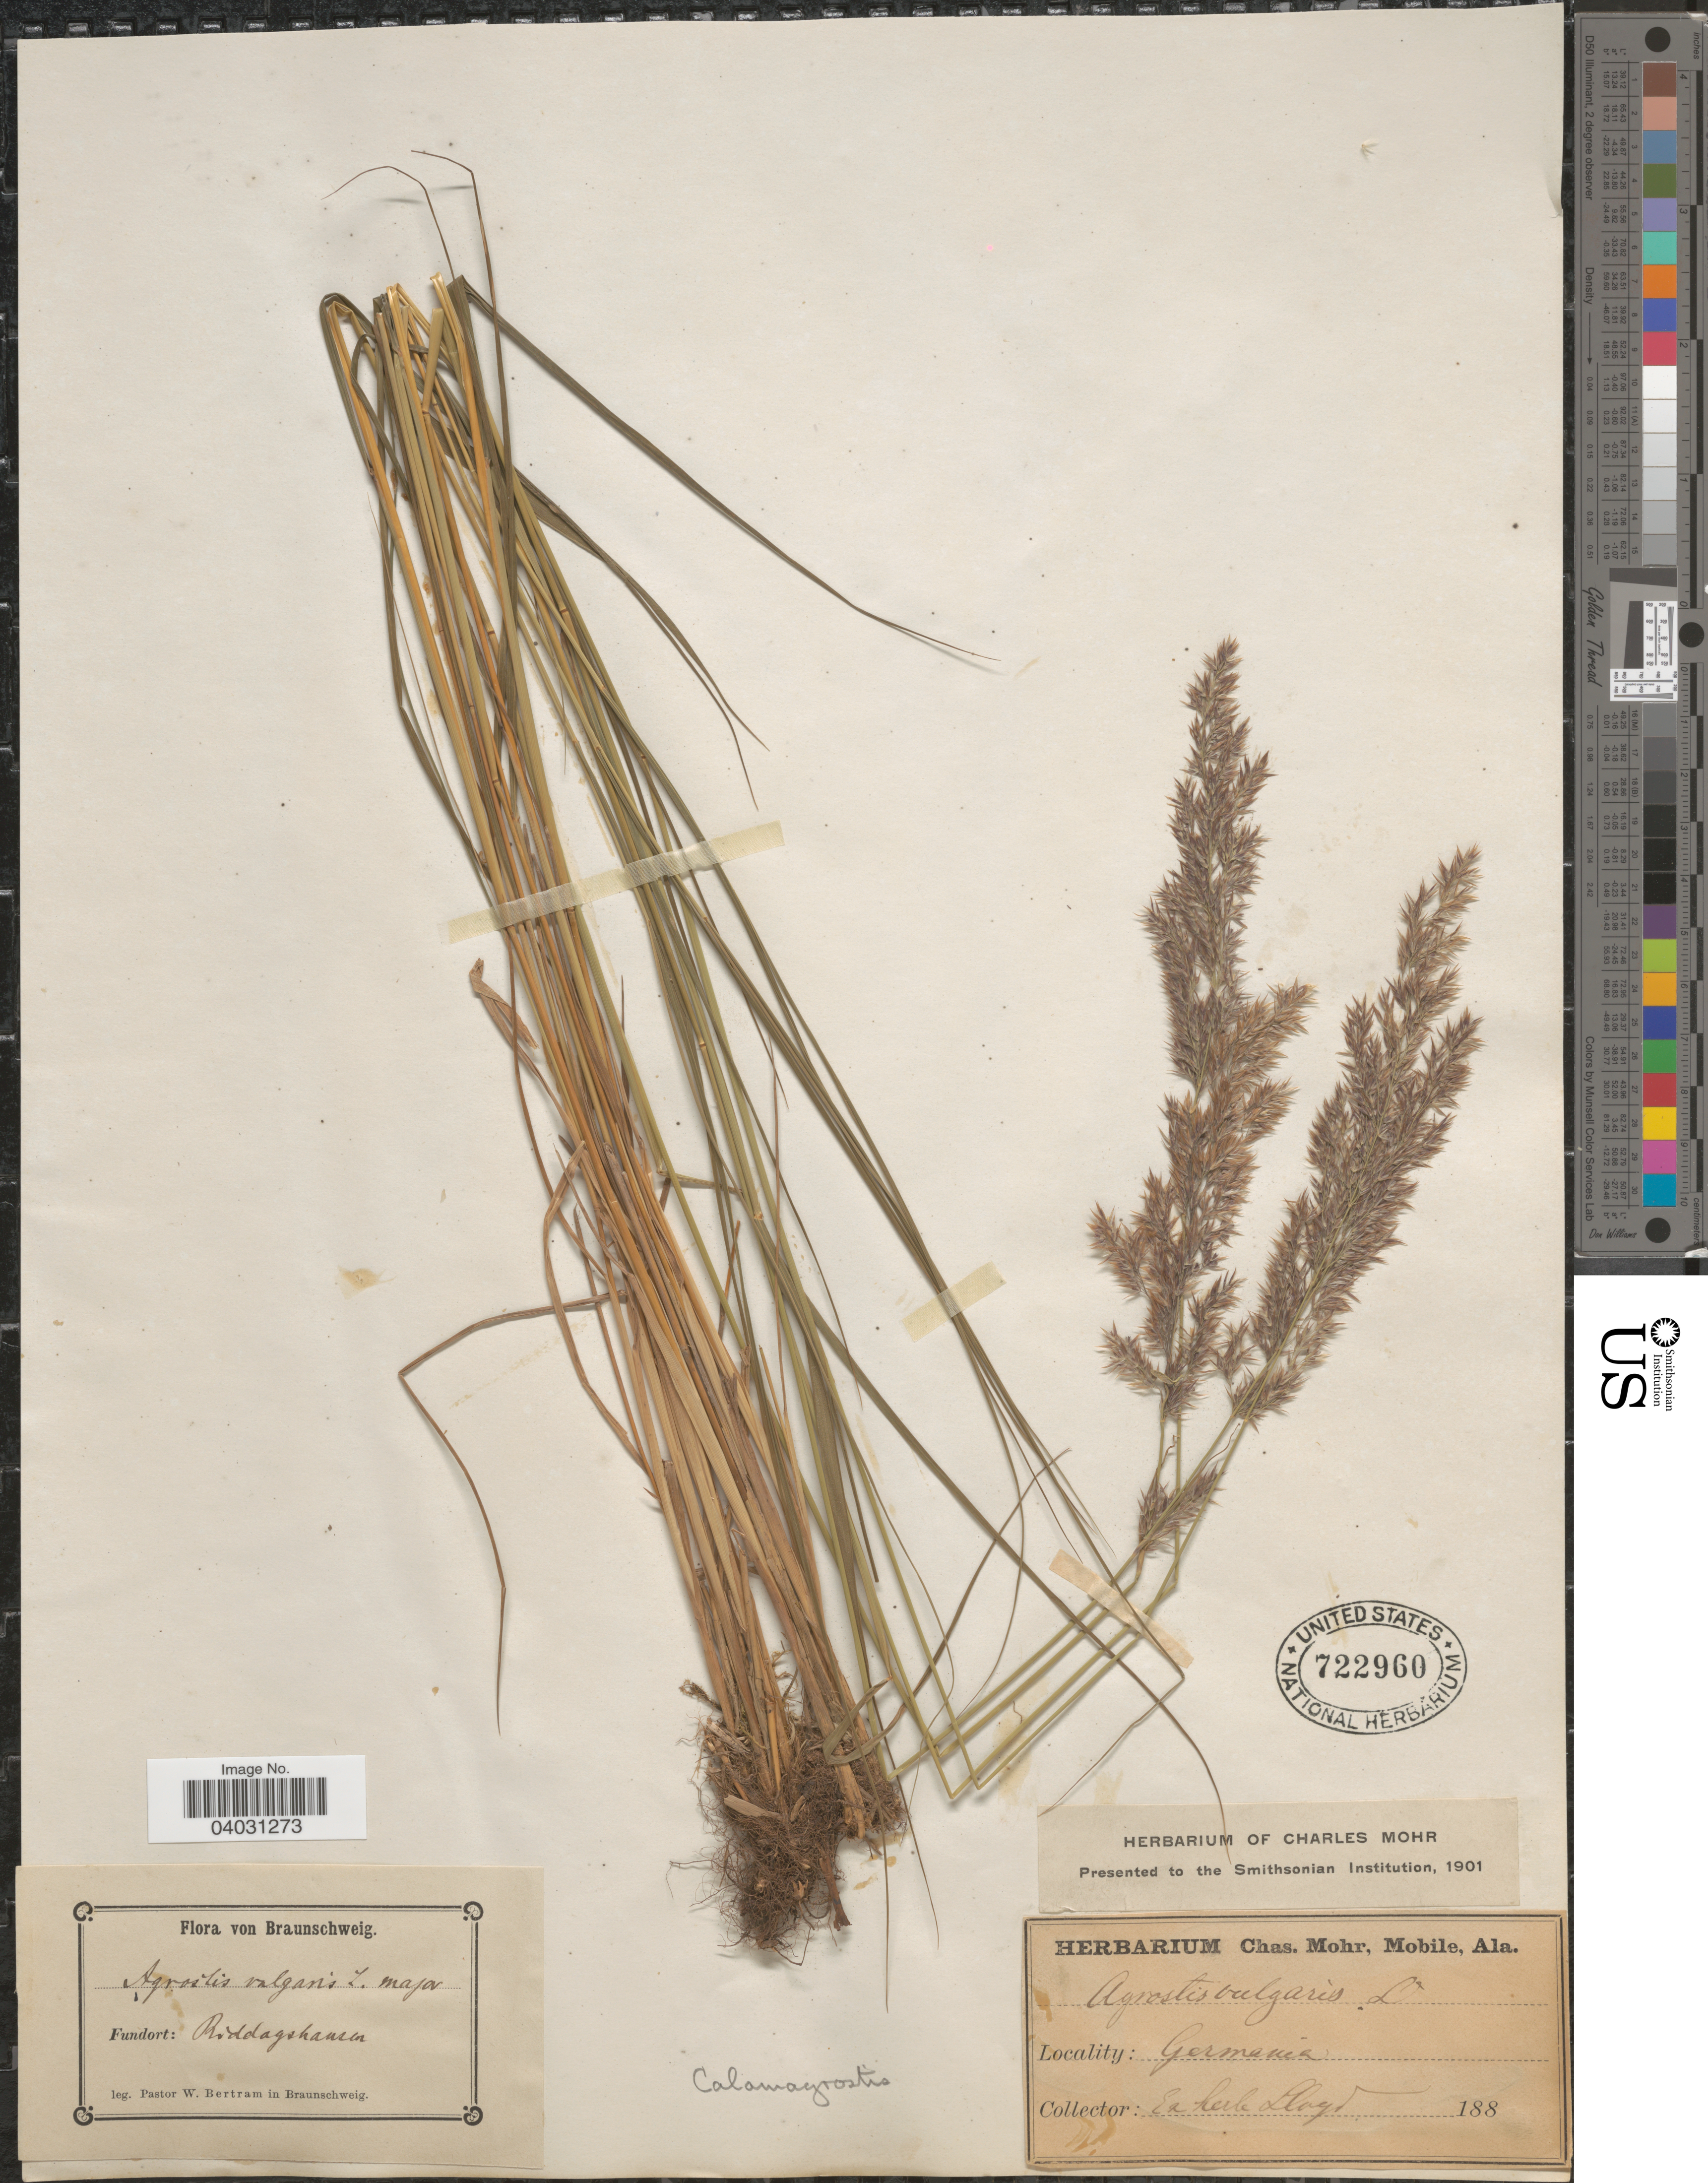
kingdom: Plantae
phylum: Tracheophyta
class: Liliopsida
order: Poales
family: Poaceae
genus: Calamagrostis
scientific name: Calamagrostis epigeios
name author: (L.) Roth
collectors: W. Bertram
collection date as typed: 188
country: Germany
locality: Braunschweig. Riddagshausen.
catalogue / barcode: US 722960